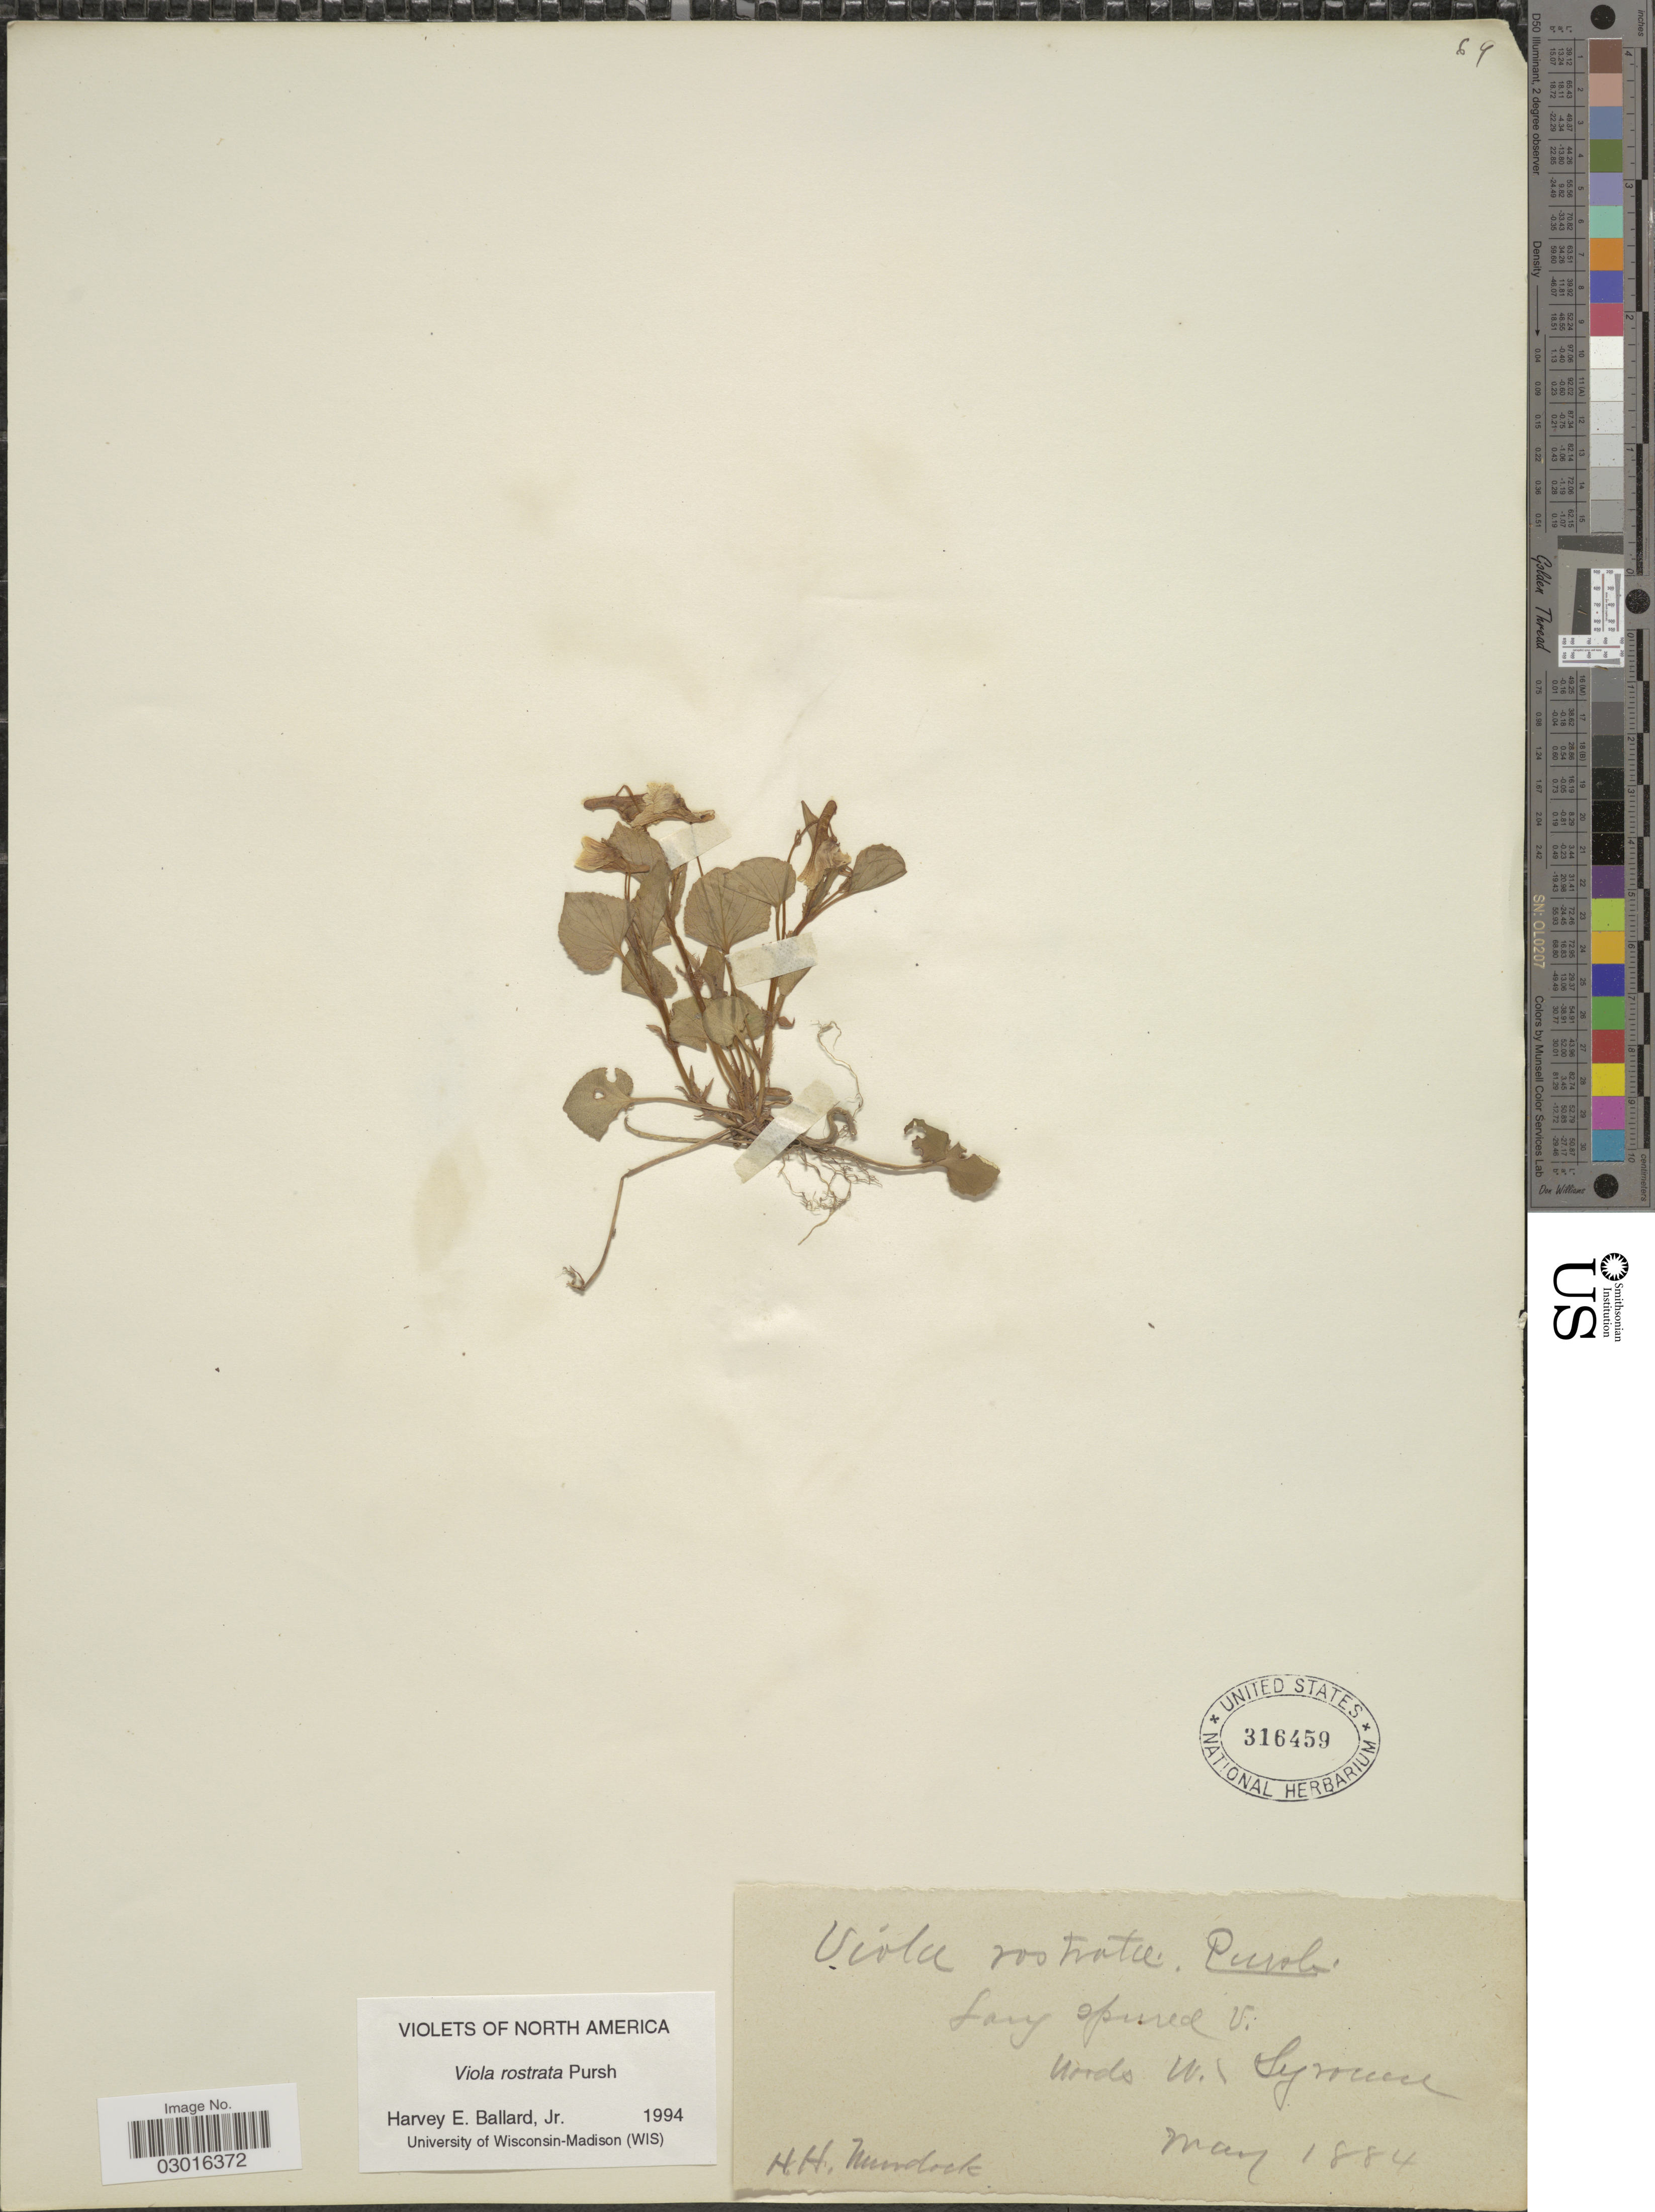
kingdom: Plantae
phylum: Tracheophyta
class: Magnoliopsida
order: Malpighiales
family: Violaceae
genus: Viola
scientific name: Viola rostrata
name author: Pursh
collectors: H. H. Murdock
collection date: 1884-05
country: United States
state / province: New York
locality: North America. W. Syracuse.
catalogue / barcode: US 316459